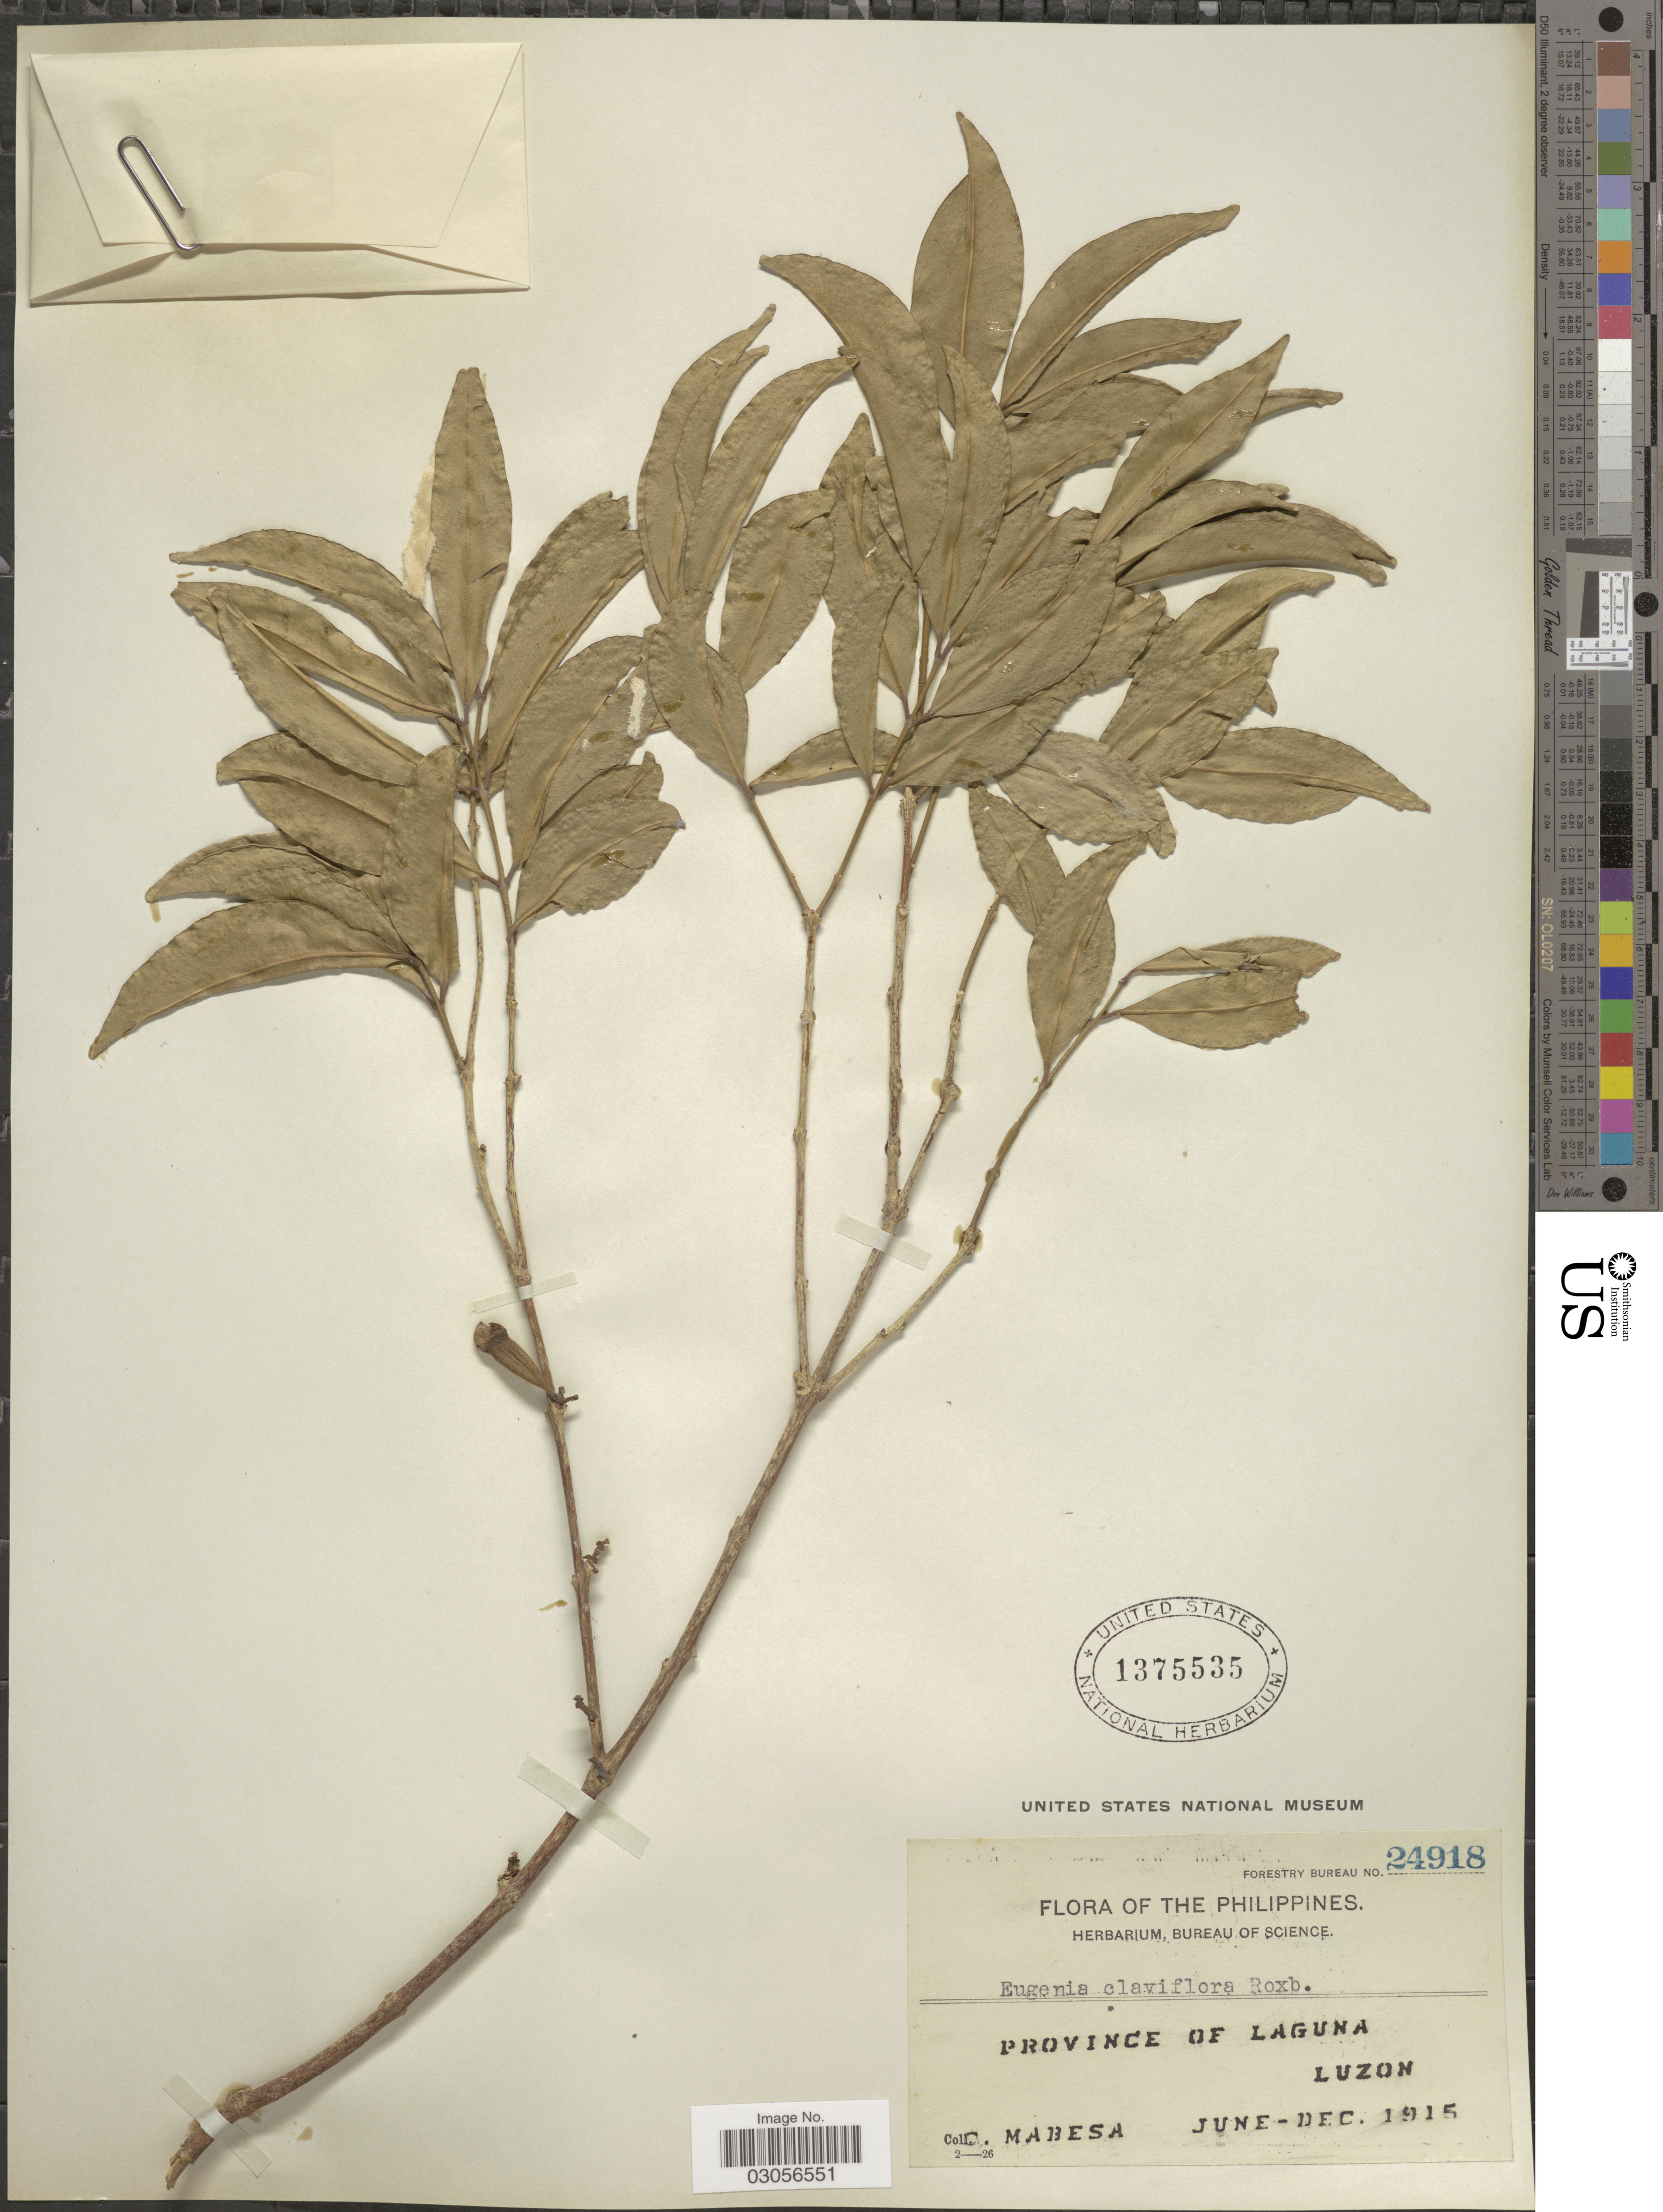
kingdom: Plantae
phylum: Tracheophyta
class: Magnoliopsida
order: Myrtales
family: Myrtaceae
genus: Syzygium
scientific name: Syzygium claviflorum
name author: (Roxb.) Wall. ex Steud.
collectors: C. Mabesa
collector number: Forestry Bureau 24918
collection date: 1915-06/1915-12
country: Philippines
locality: Province of Laguna, Luzon.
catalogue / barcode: US 1375535